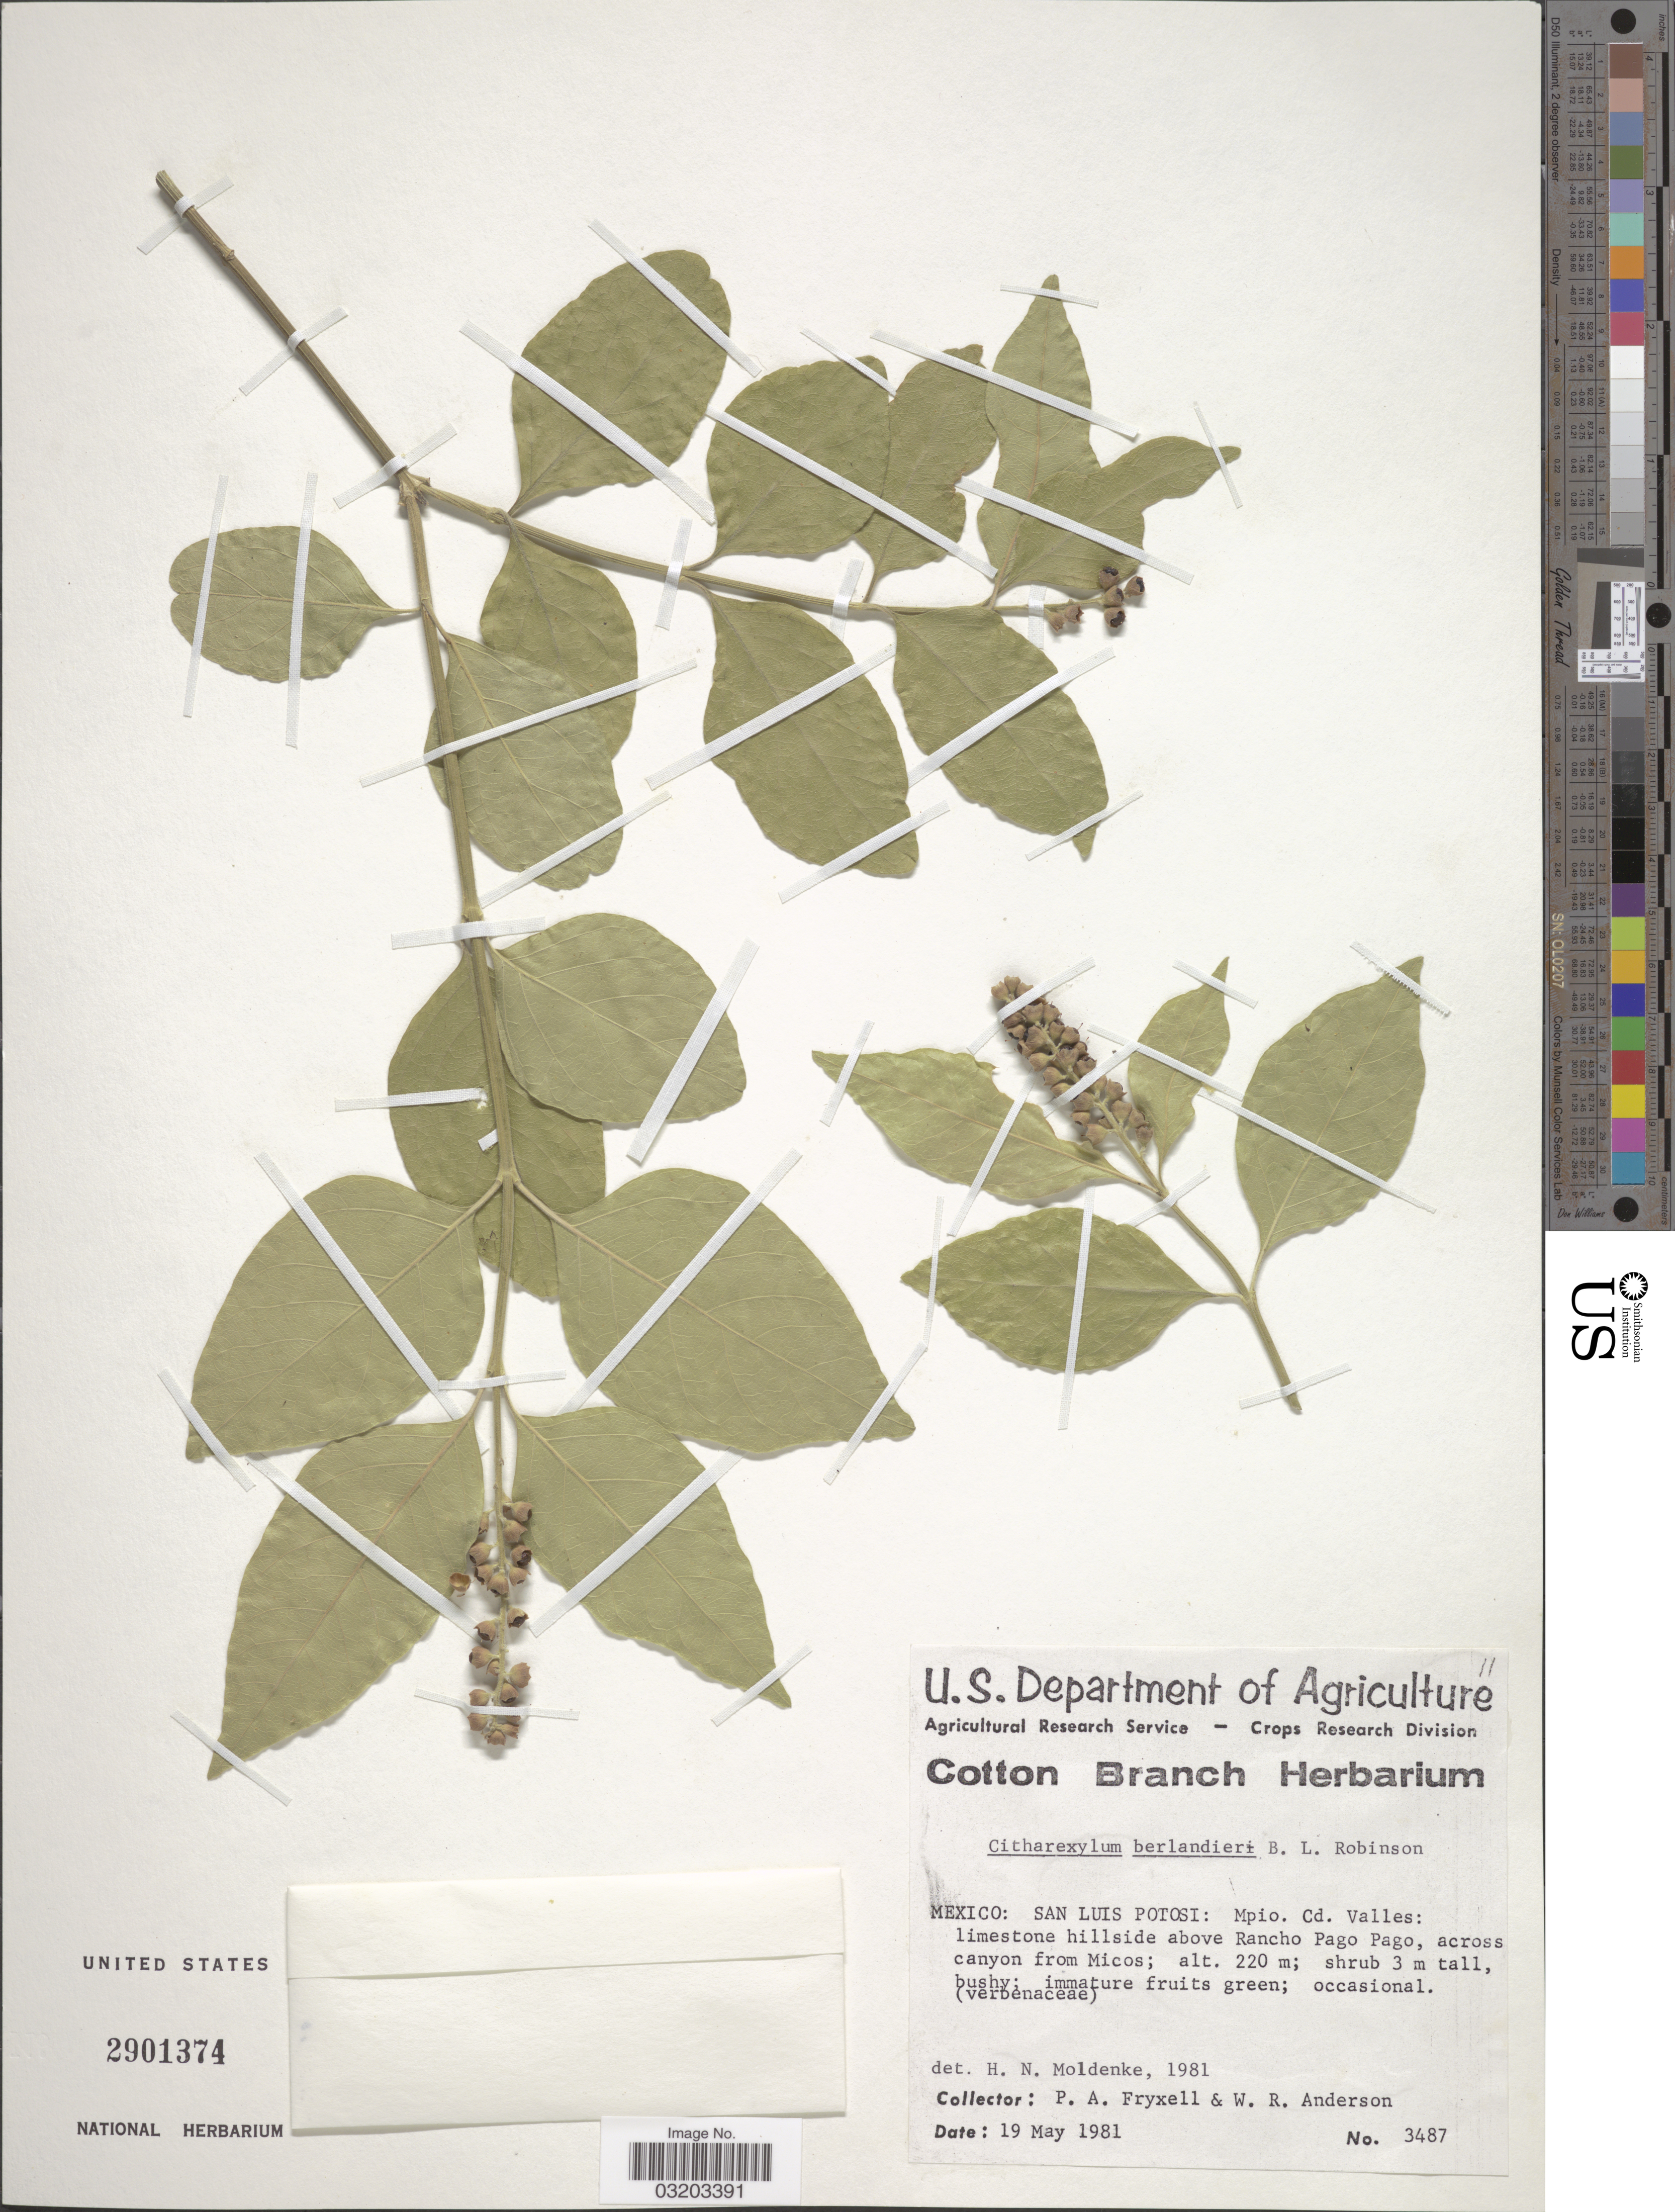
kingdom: Plantae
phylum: Tracheophyta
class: Magnoliopsida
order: Lamiales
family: Verbenaceae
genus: Citharexylum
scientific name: Citharexylum berlandieri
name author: B.L. Rob.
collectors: P. A. Fryxell & W. Anderson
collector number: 3487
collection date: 1981-05-19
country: Mexico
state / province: San Luis Potosí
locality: Mpio. Cd. Valles: limestone hillside above Rancho Pago Pago, across canyon from Micos.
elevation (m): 220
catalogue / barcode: US 2901374